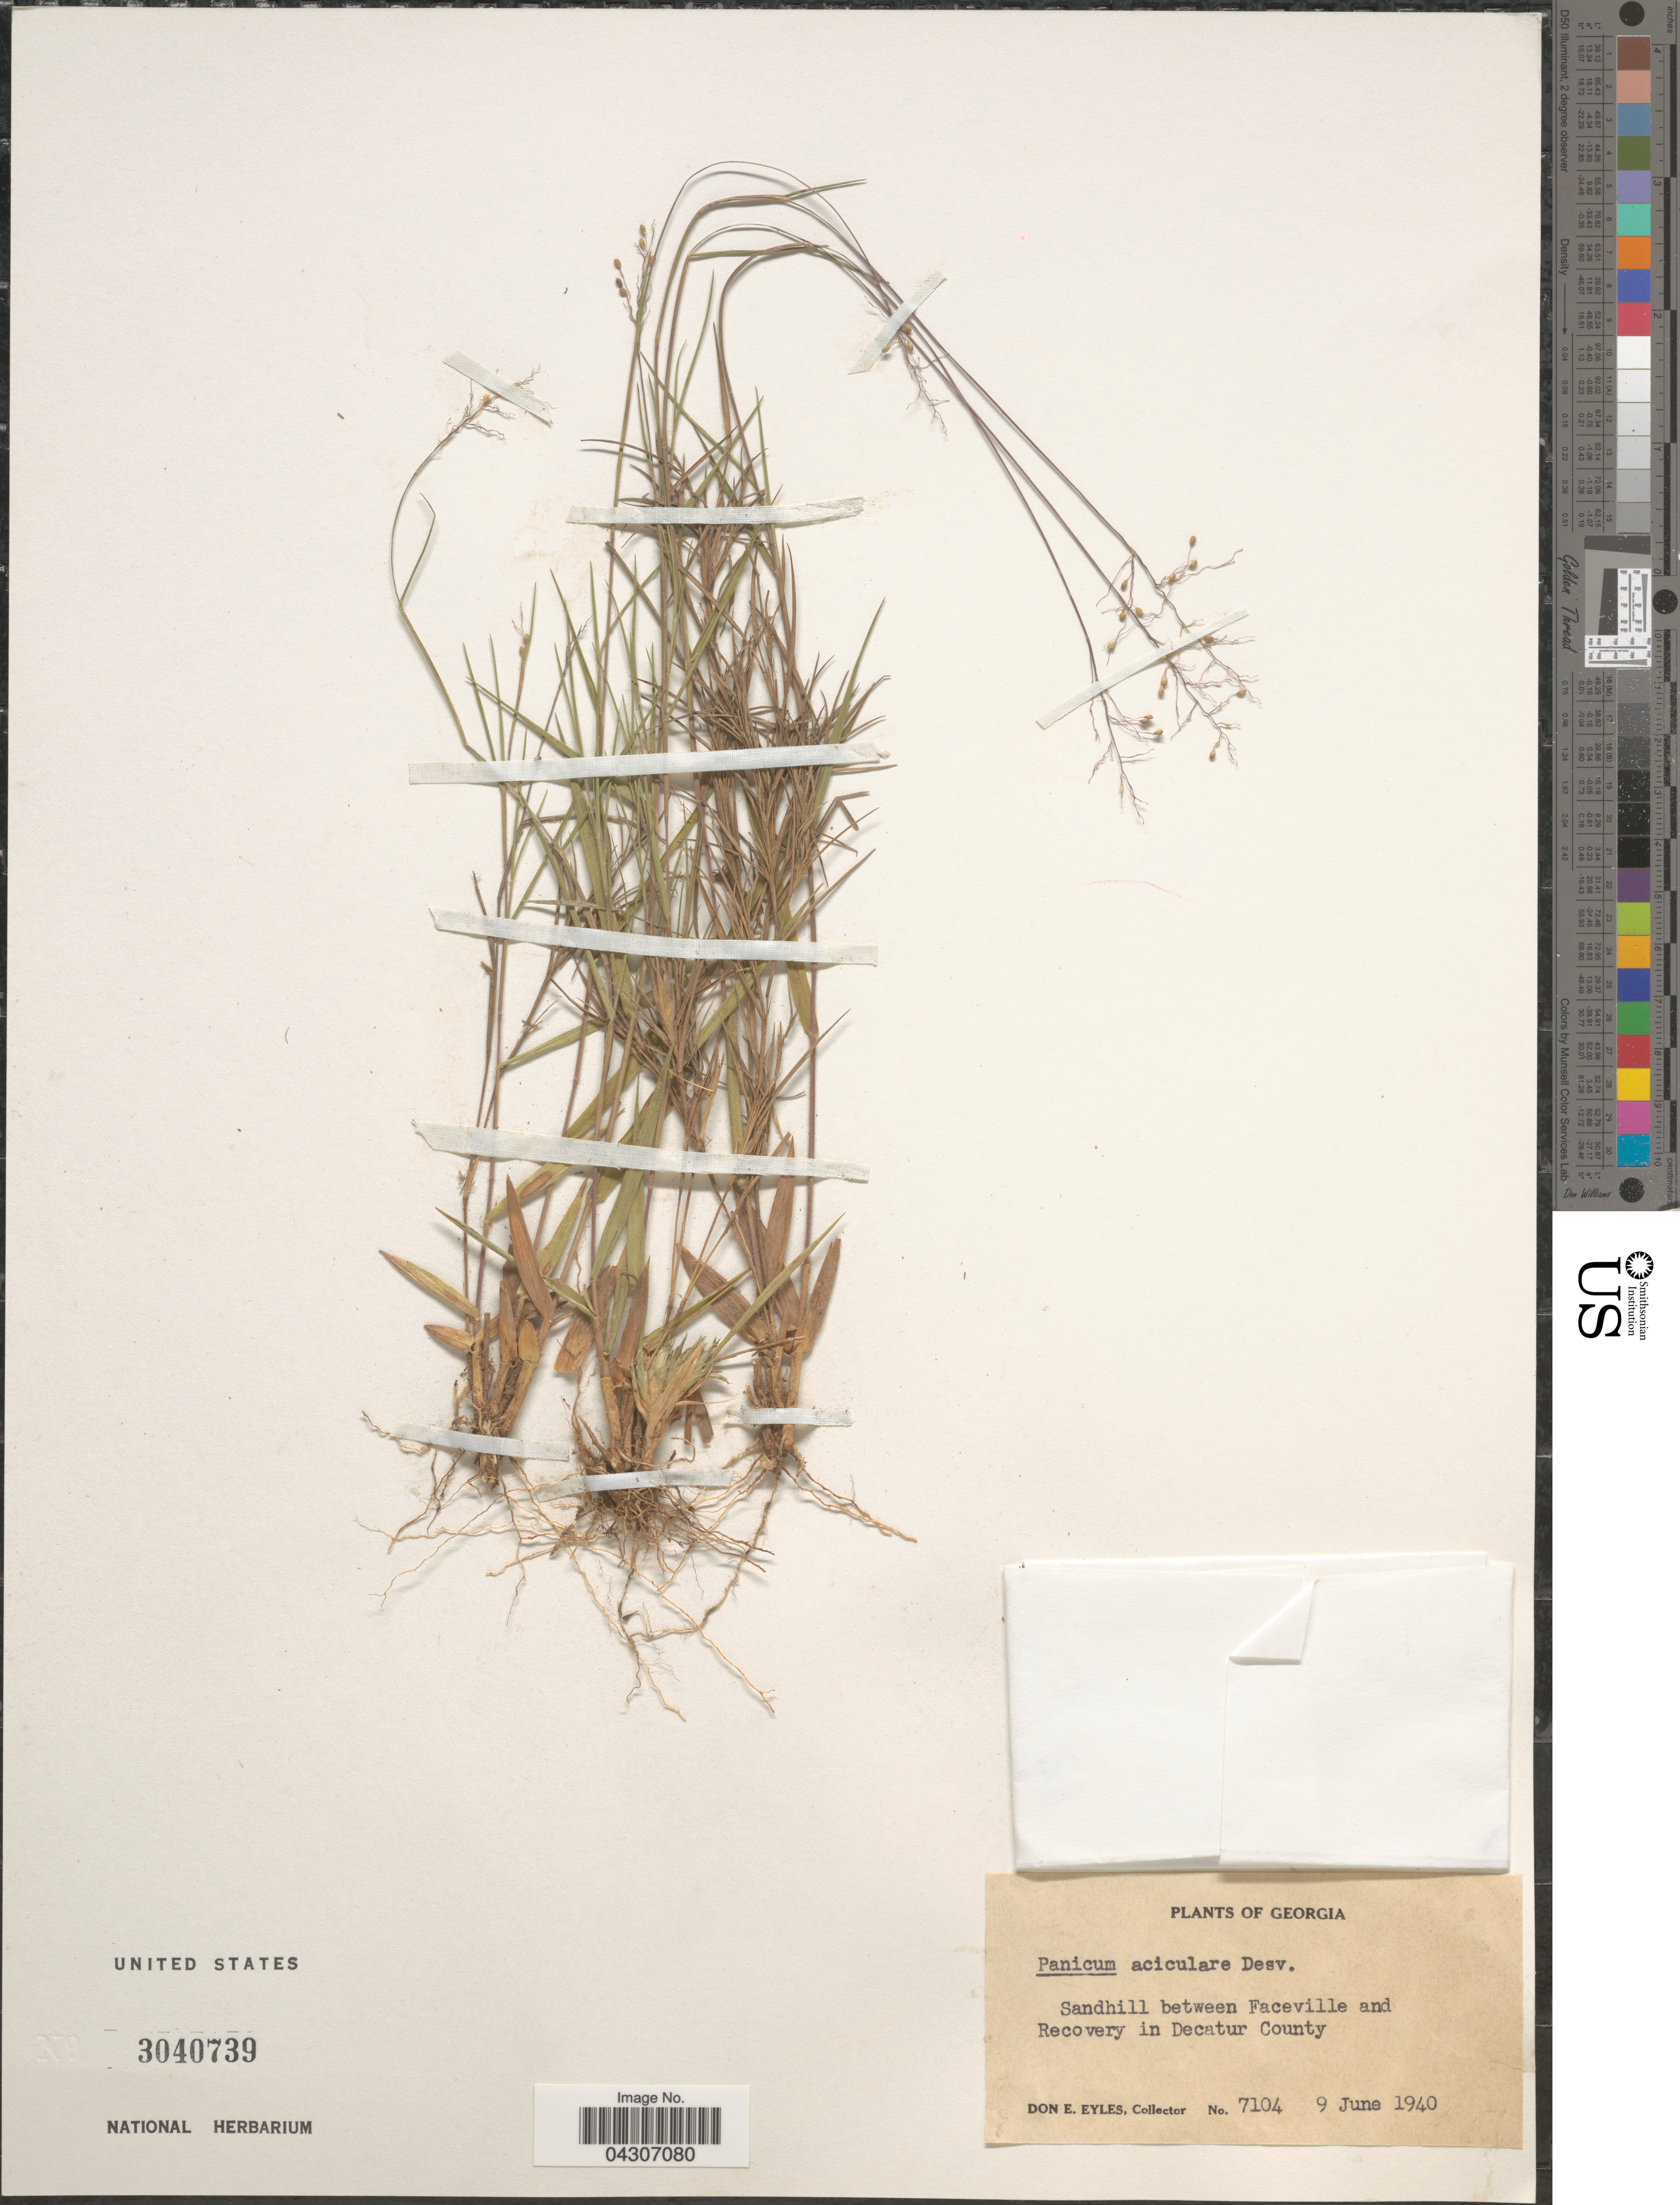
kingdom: Plantae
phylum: Tracheophyta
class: Liliopsida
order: Poales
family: Poaceae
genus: Dichanthelium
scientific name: Dichanthelium aciculare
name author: (Desv. ex Poir.) Gould & C.A. Clark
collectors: D. Eyles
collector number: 7104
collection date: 1940-06-09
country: United States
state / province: Georgia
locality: Sandhill between Faceville and Recovery in Decatur County.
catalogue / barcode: US 3040739